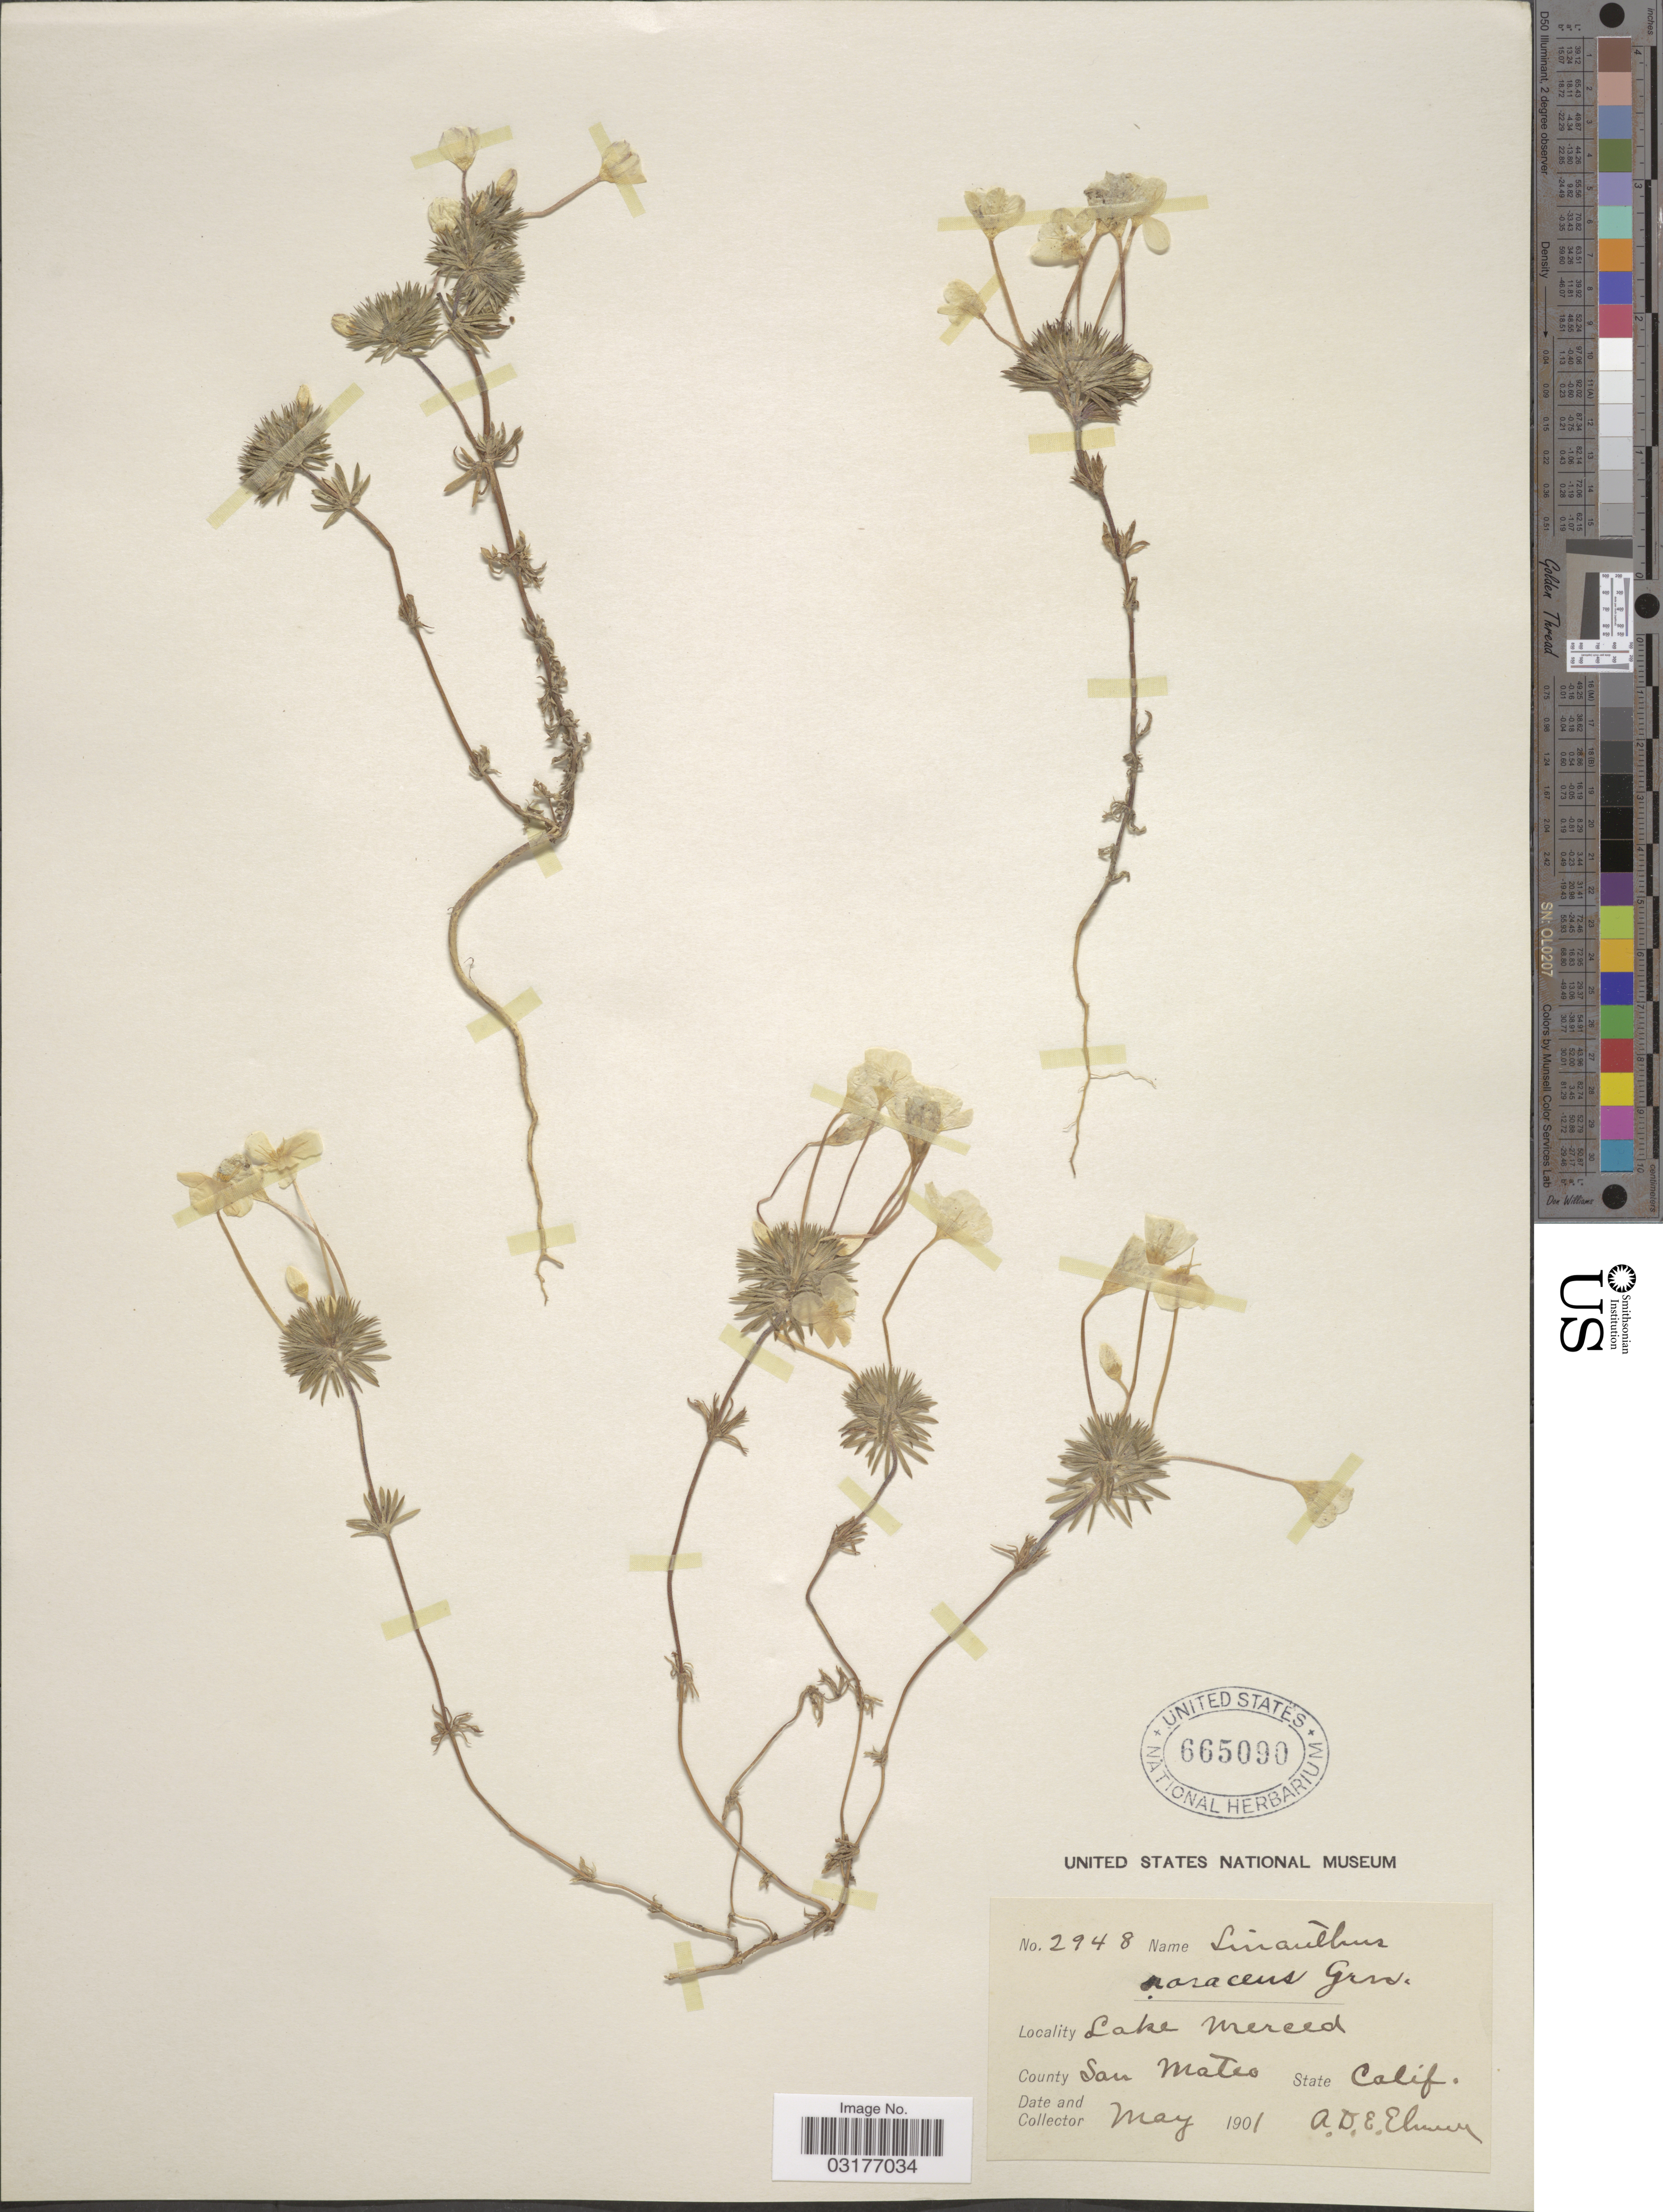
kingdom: Plantae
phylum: Tracheophyta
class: Magnoliopsida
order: Ericales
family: Polemoniaceae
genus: Leptosiphon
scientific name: Leptosiphon androsaceus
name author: Benth.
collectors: A. D. E. Elmer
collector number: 2948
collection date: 1901-05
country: United States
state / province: California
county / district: San Mateo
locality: Lake Merced. County San Mateo.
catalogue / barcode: US 665090